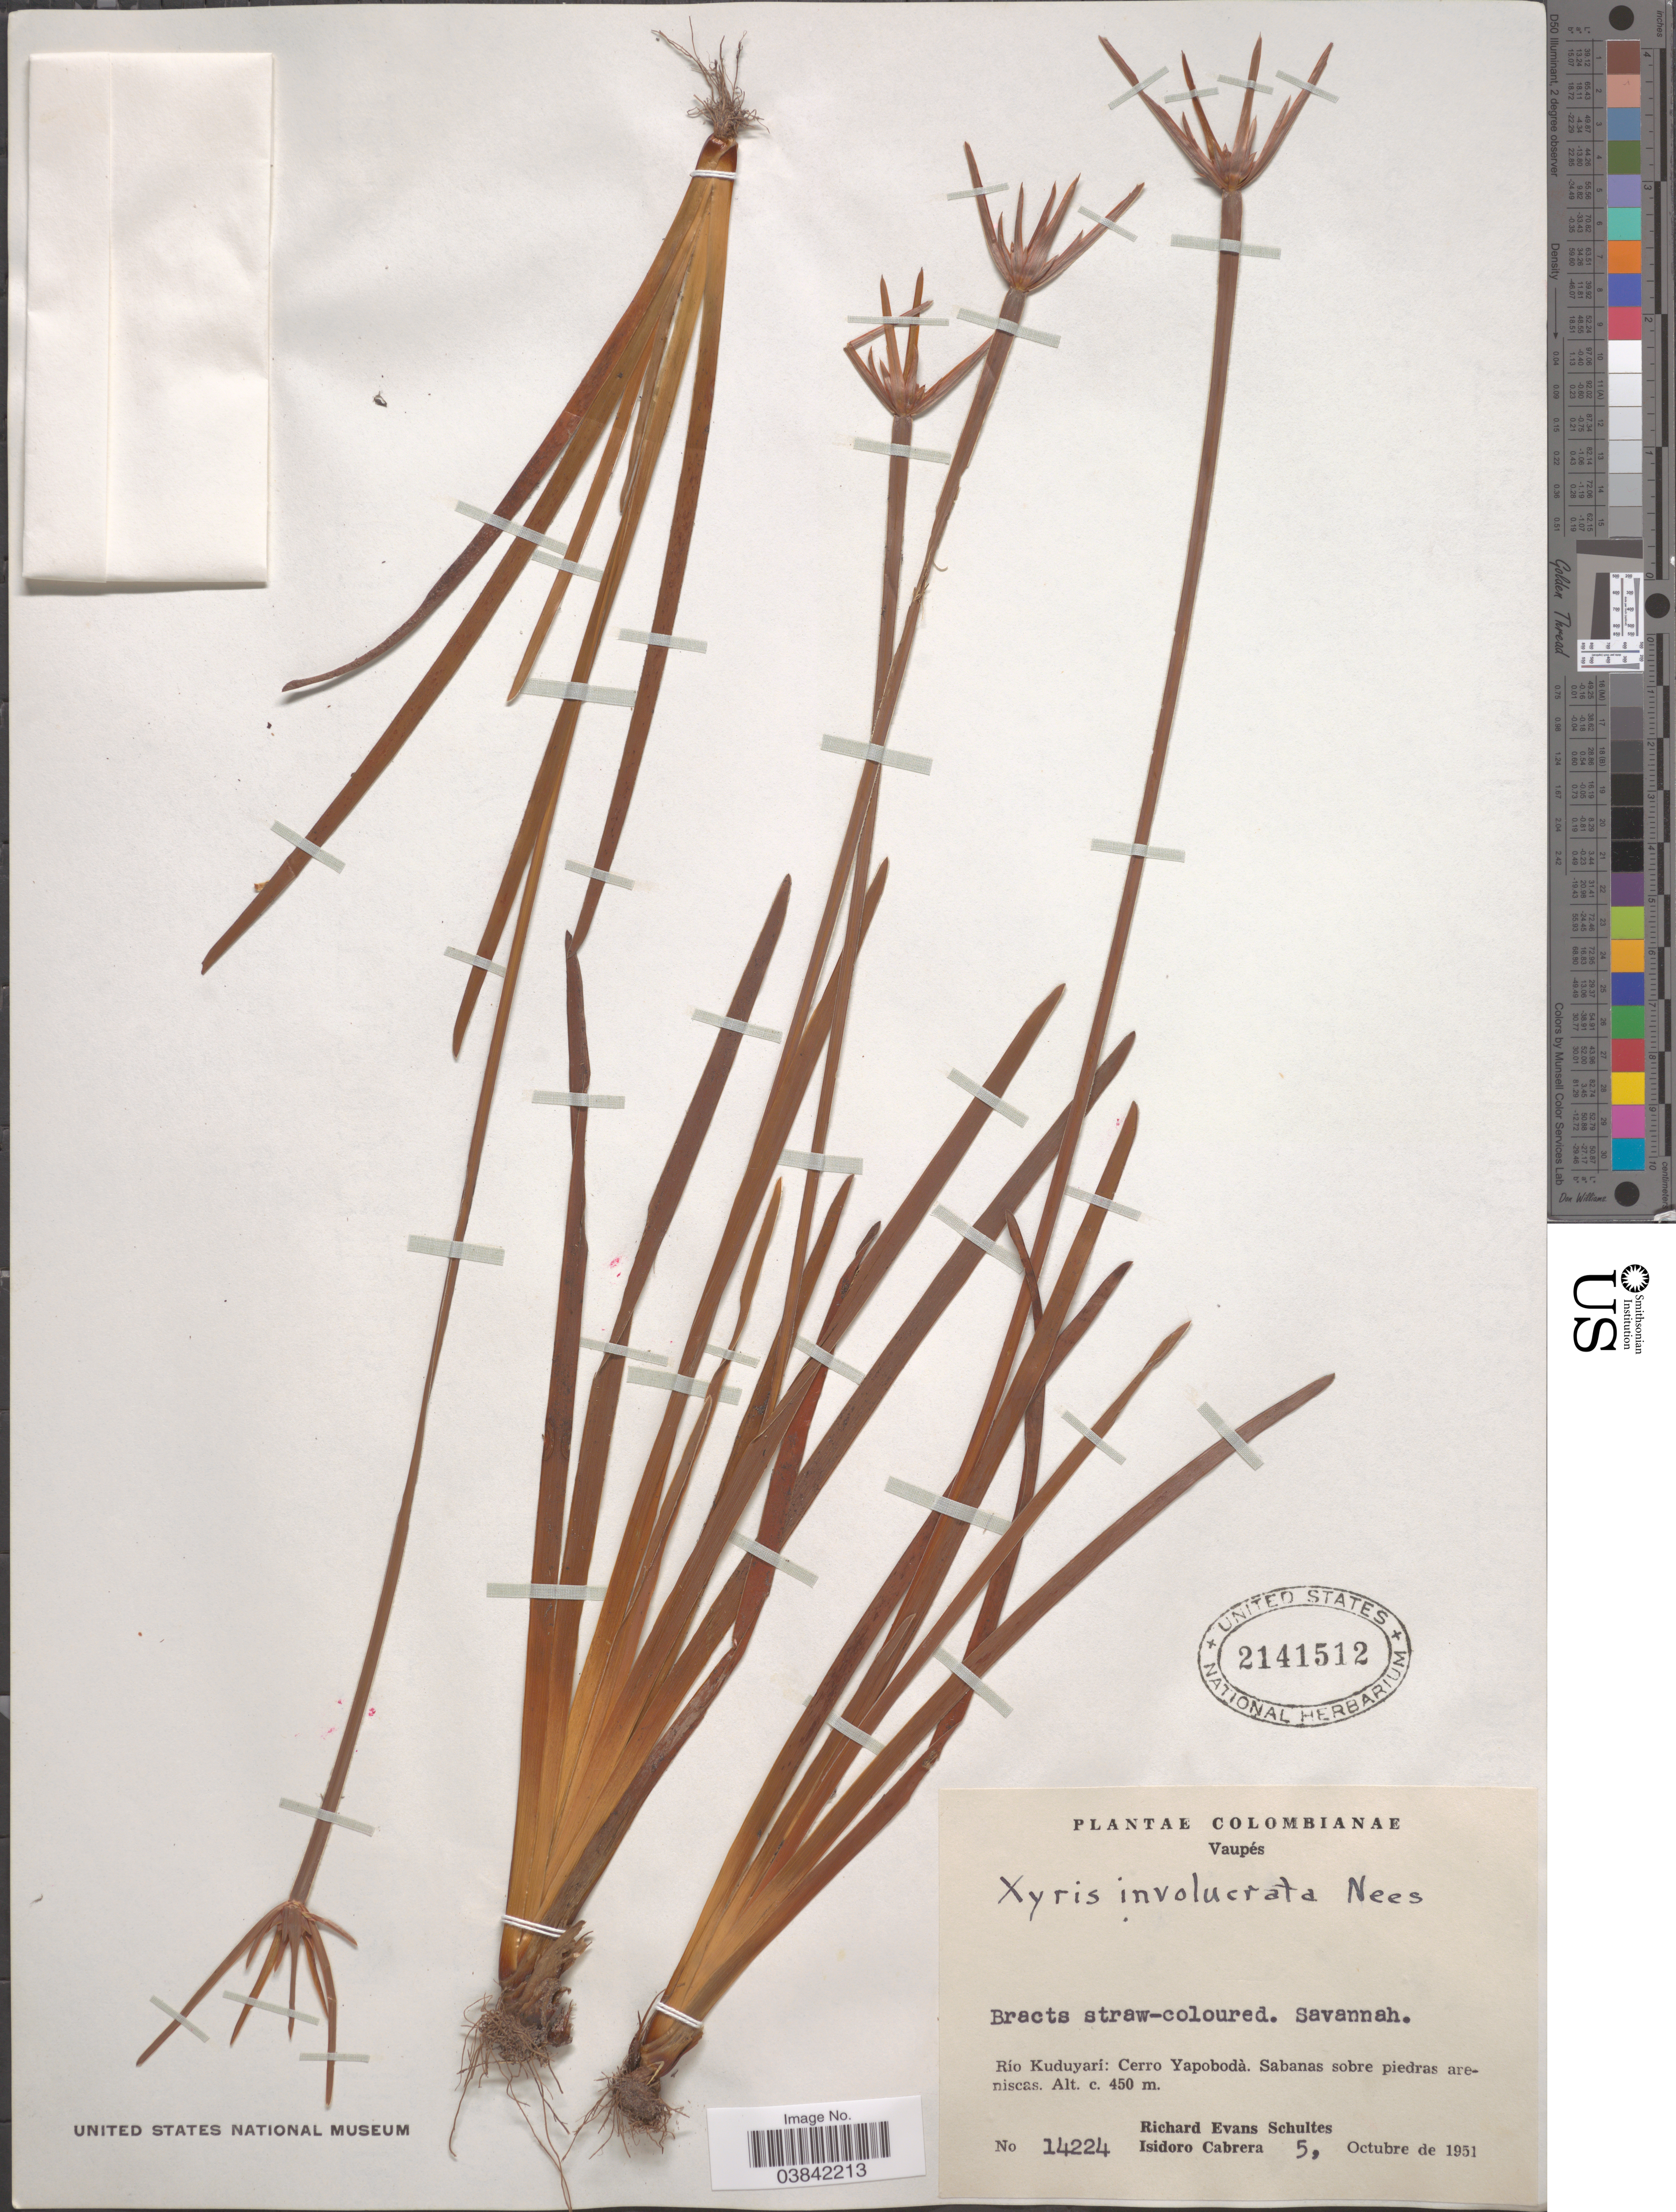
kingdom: Plantae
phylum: Tracheophyta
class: Liliopsida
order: Poales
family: Xyridaceae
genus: Xyris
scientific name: Xyris involucrata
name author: Nees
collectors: R. E. Schultes & I. Cabrera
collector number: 14224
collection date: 1951-10-05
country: Colombia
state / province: Vaupés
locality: Río Kuduyarí: Cerro Yapobodà.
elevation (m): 450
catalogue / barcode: US 2141512